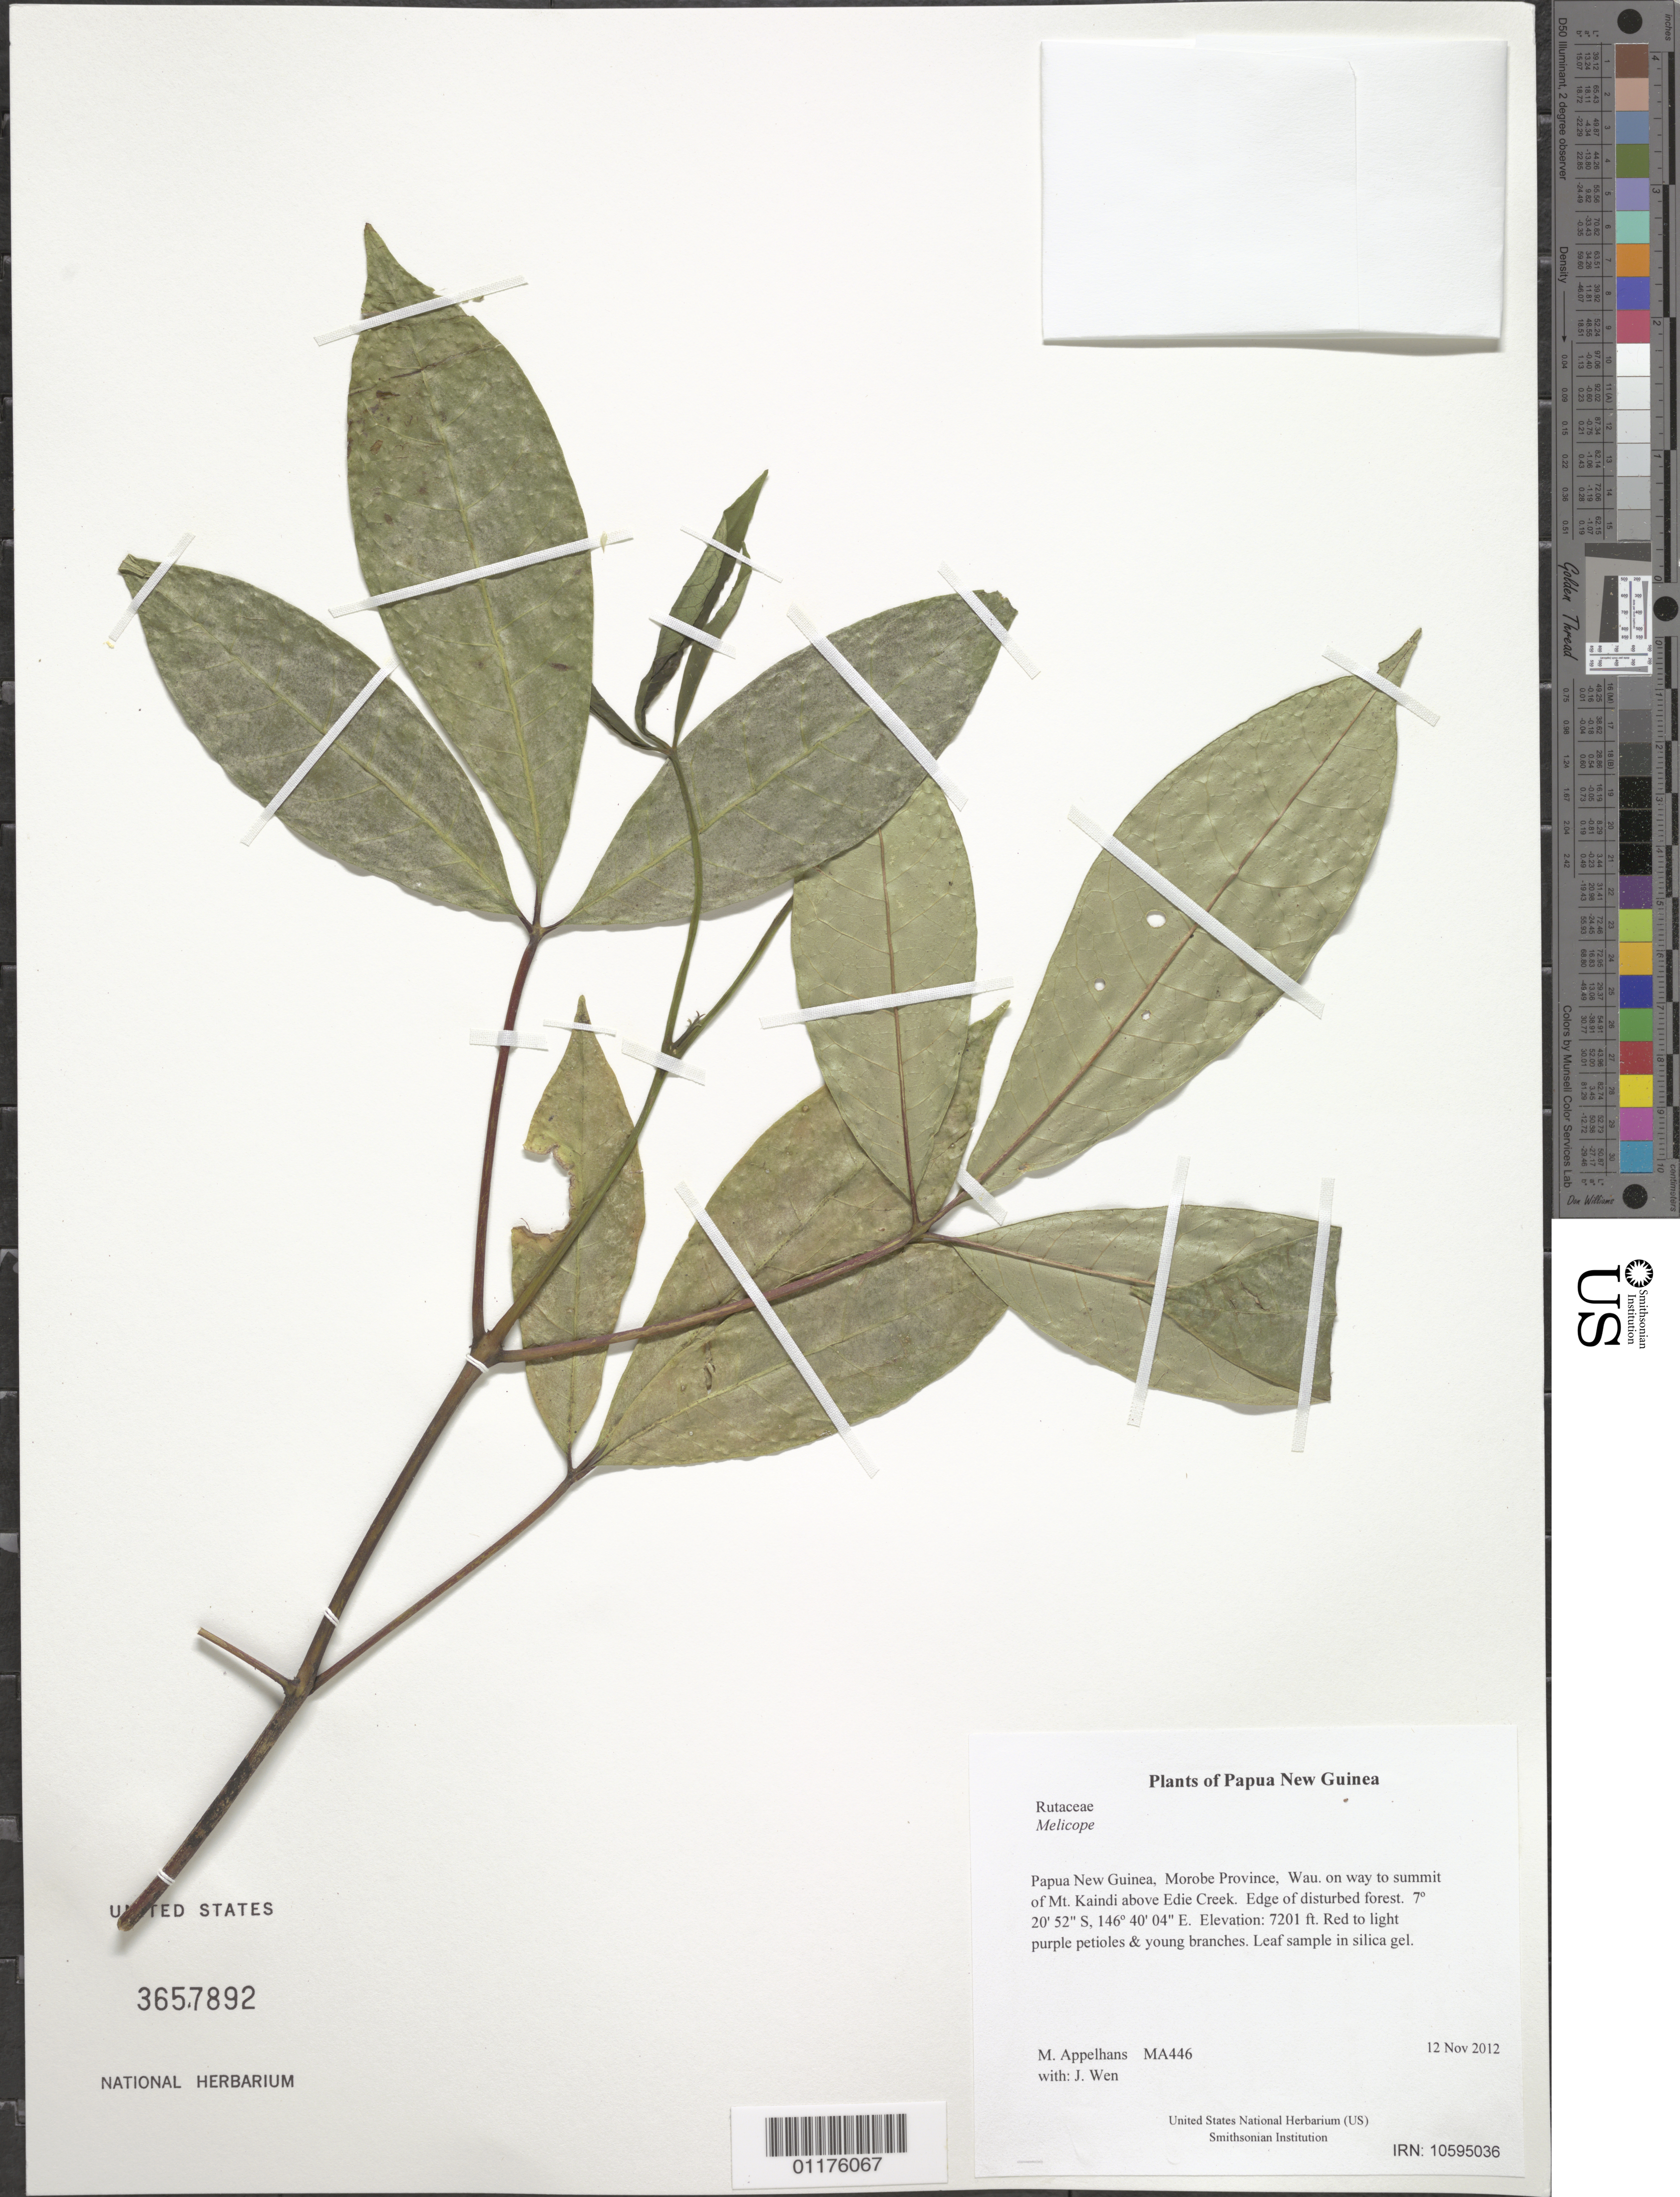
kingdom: Plantae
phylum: Tracheophyta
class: Magnoliopsida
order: Sapindales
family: Rutaceae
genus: Melicope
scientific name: Melicope sp.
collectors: J. Wen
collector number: MA446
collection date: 2012-11-12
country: Papua New Guinea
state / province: Morobe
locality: Wau. on way to summit of Mt. Kaindi above Edie Creek. Edge of disturbed forest.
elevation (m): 2195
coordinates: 7 20.859 S, 146 40.061 E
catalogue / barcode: US 3657892